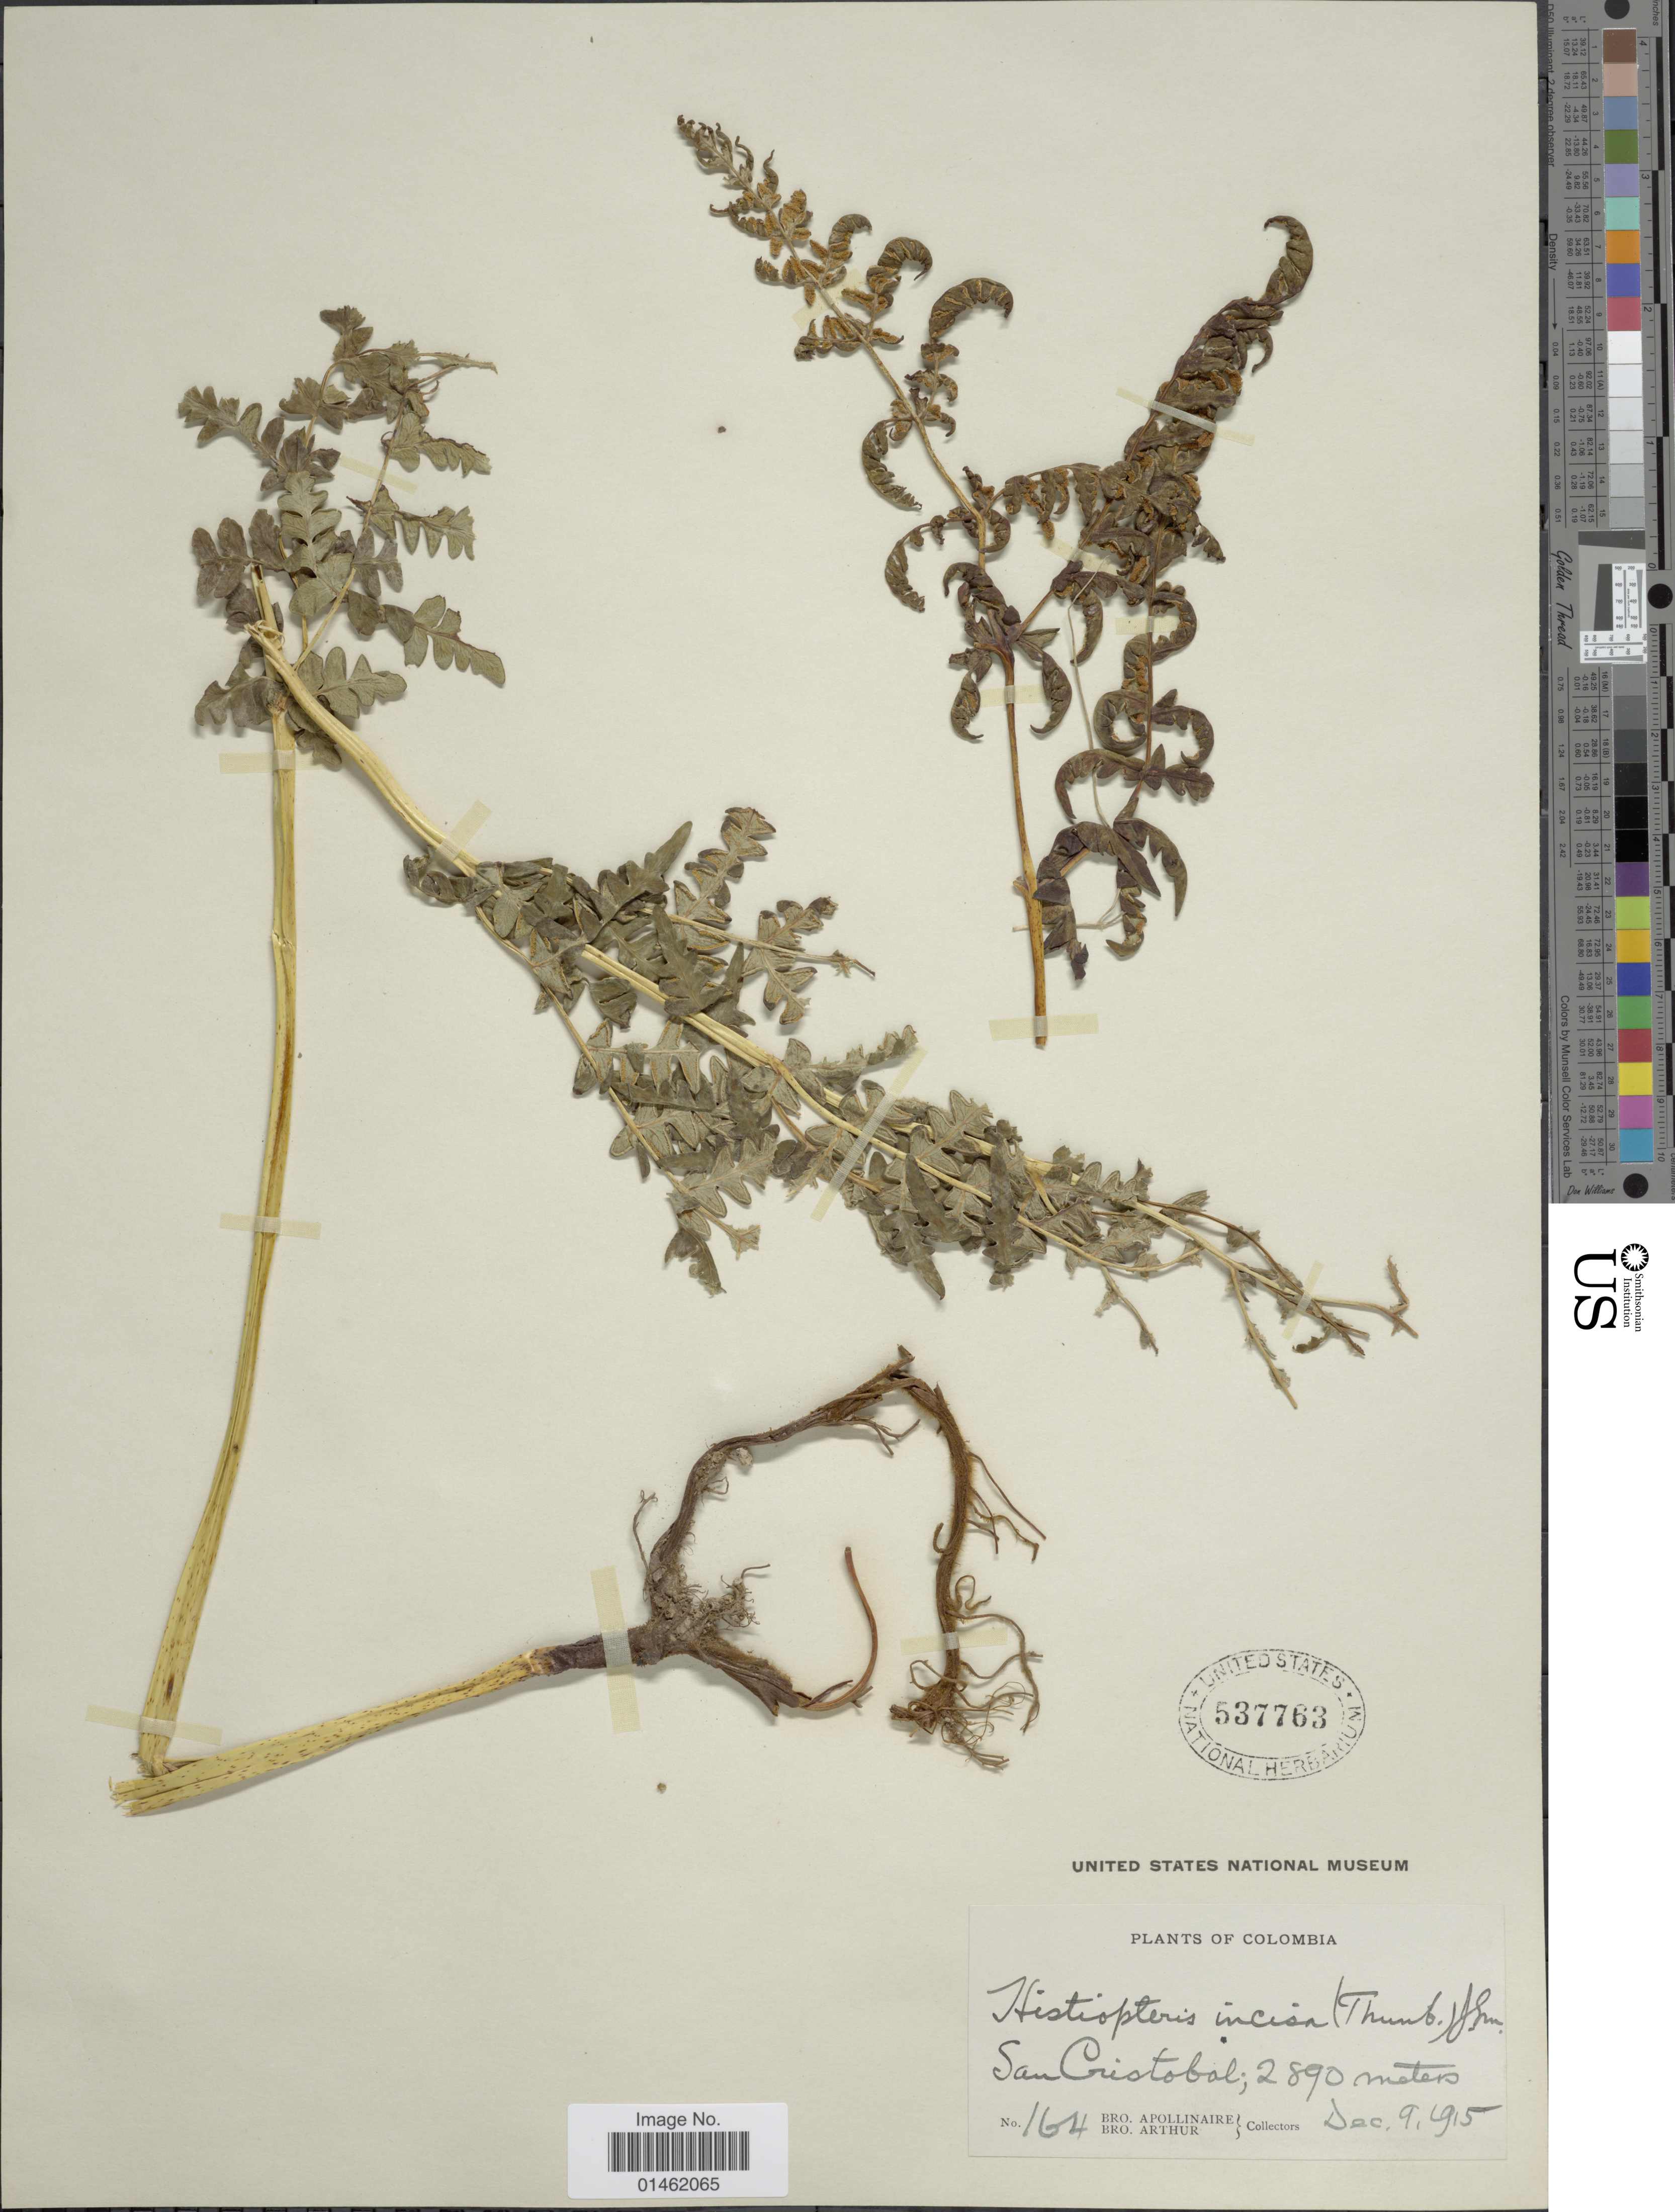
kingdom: Plantae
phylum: Tracheophyta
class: Polypodiopsida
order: Polypodiales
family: Dennstaedtiaceae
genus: Histiopteris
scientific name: Histiopteris incisa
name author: (Thunb.) J. Sm.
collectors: Bro. Apollinaire & Bro. Arthur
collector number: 164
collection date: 1915-12-09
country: Colombia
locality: Colombia, San Cristobal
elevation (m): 2890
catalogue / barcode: US 537763